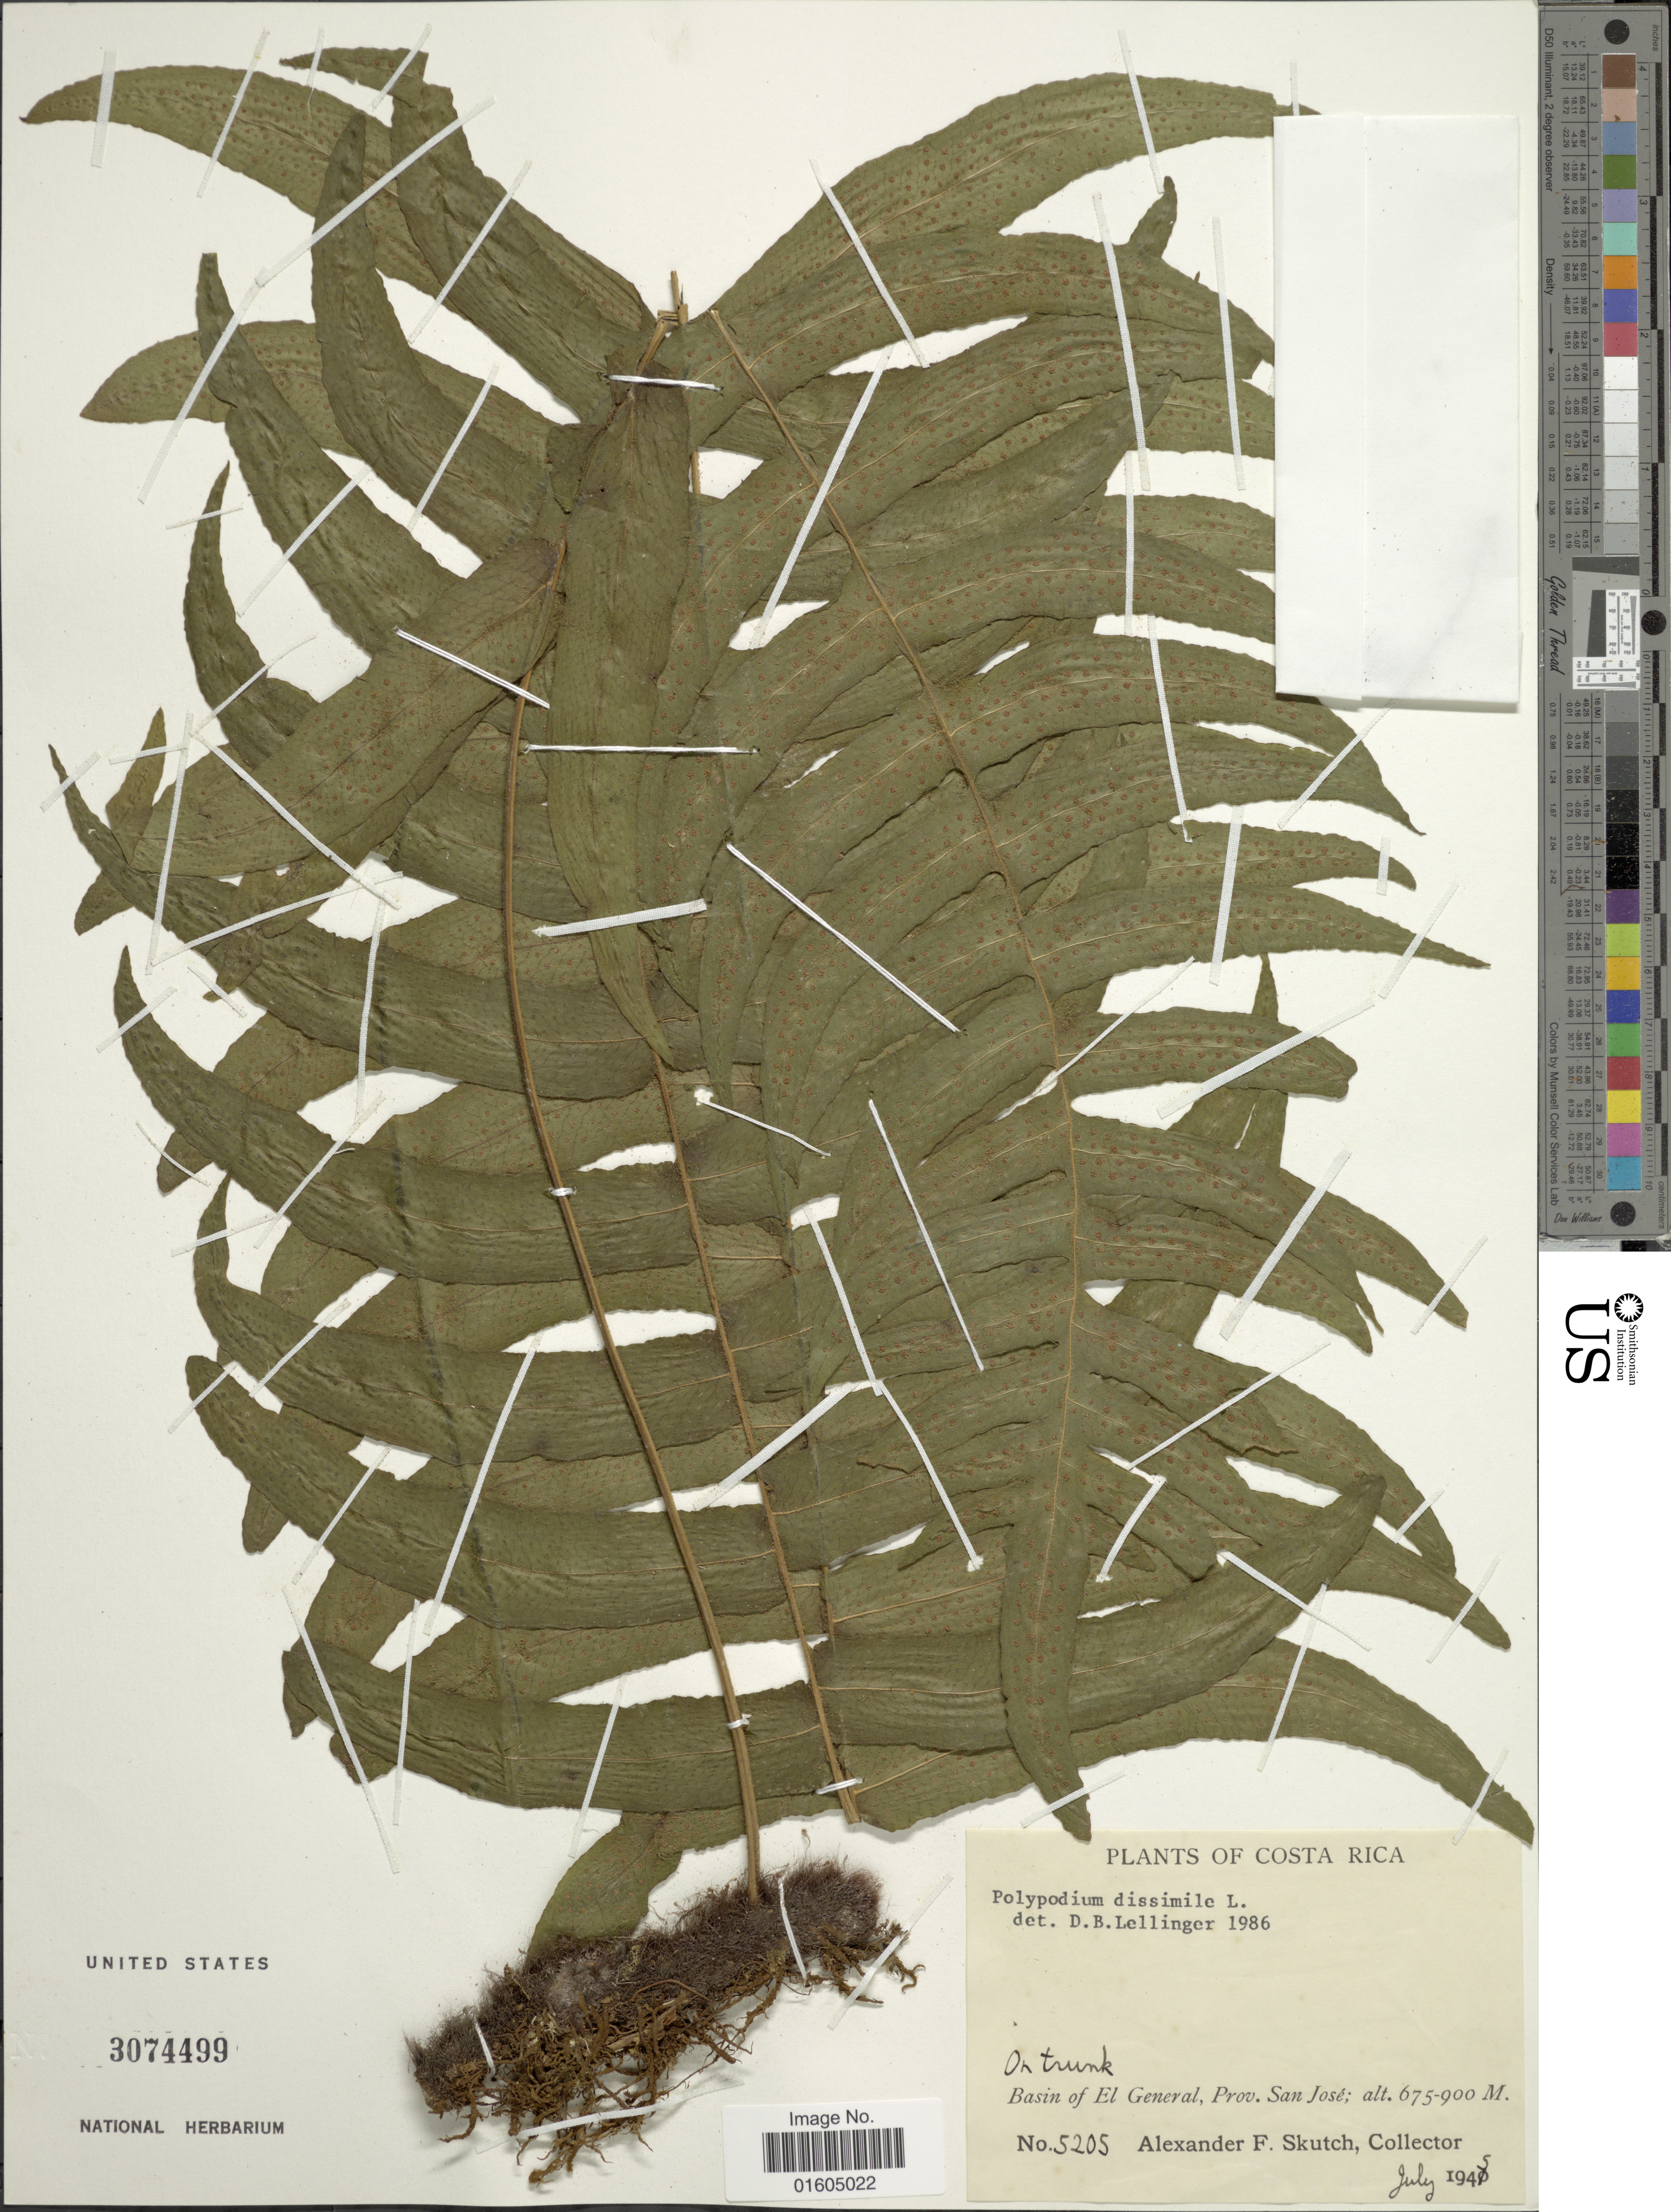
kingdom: Plantae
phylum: Tracheophyta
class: Polypodiopsida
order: Polypodiales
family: Polypodiaceae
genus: Serpocaulon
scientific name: Serpocaulon dissimile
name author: (L.) A.R. Sm.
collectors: A. F. Skutch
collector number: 5205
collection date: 1948-07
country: Costa Rica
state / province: San José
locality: Costa Rica. On trunk. Basin of El General, Prov. San Jose.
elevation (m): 675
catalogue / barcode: US 3074499